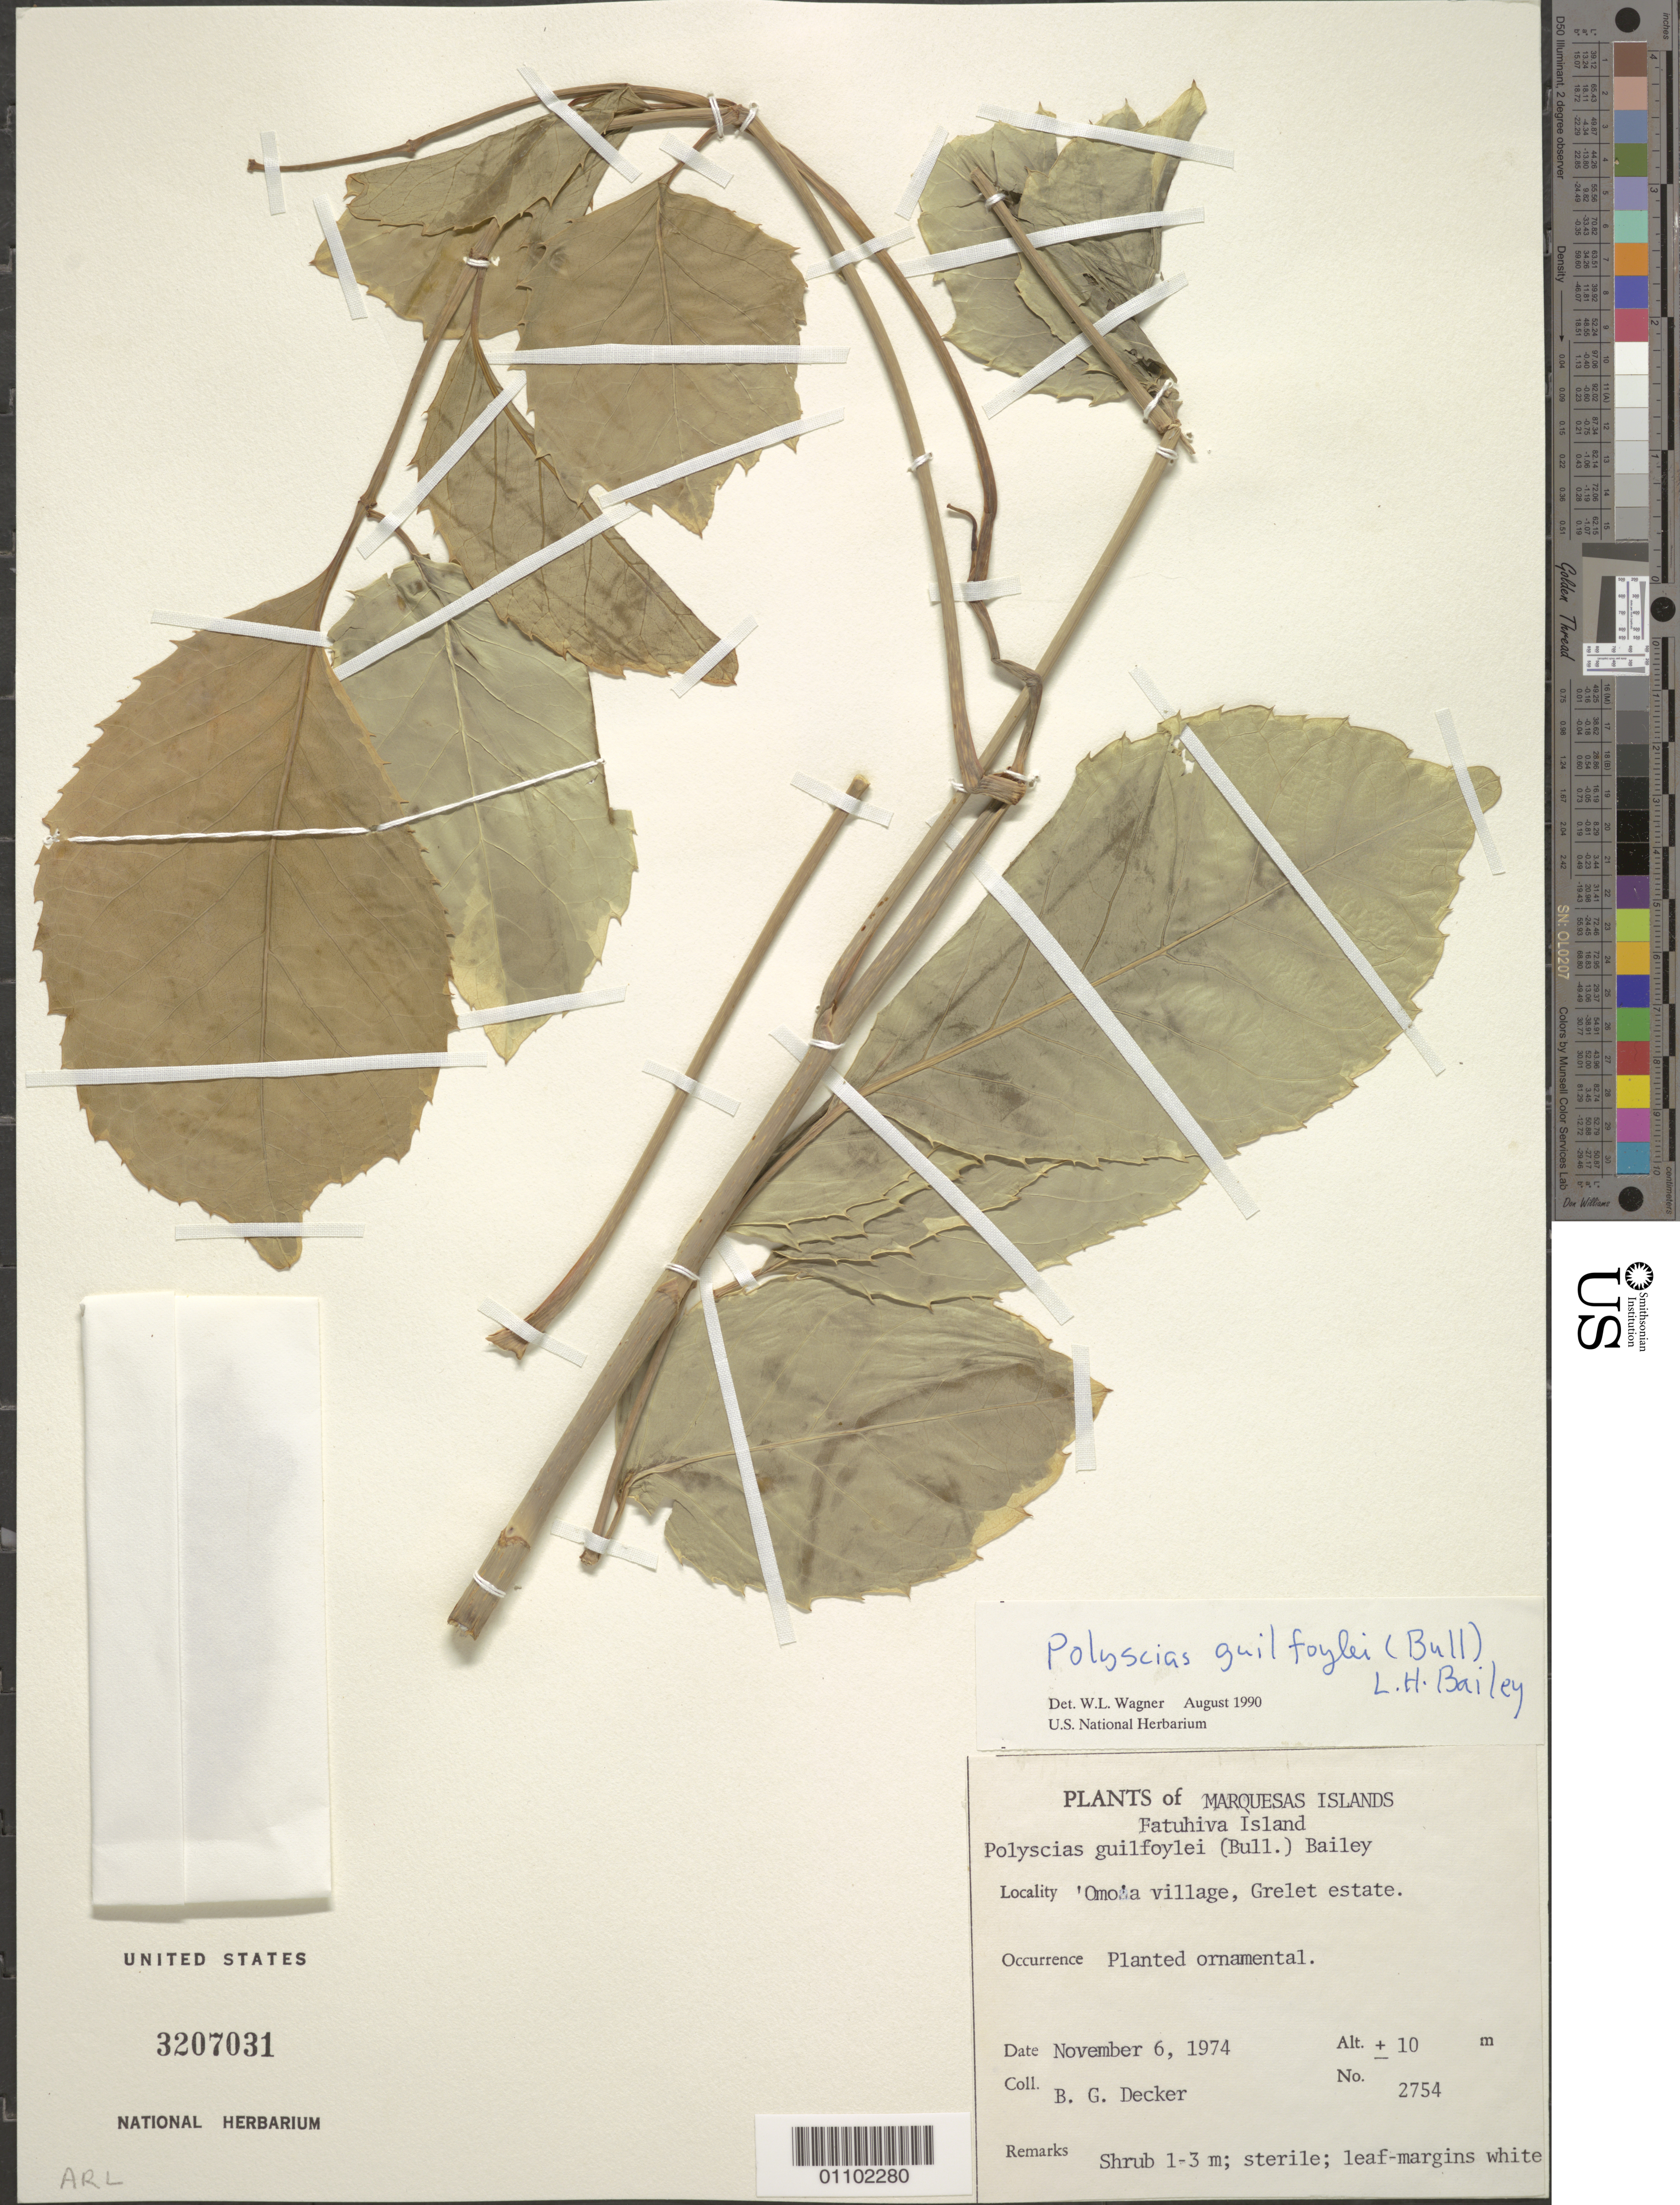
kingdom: Plantae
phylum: Tracheophyta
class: Magnoliopsida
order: Apiales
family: Araliaceae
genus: Polyscias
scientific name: Polyscias guilfoylei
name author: (W. Bull) L.H. Bailey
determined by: Wagner, W. L., (BOT), Smithsonian Institution - National Museum of Natural History (UNITED STATES)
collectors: B. G. Decker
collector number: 2754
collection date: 1974-11-06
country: French Polynesia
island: Fatu Hiva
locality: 'Omo'a village, Grelet estate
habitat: Planted ornamental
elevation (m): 10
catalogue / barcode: US 3207031